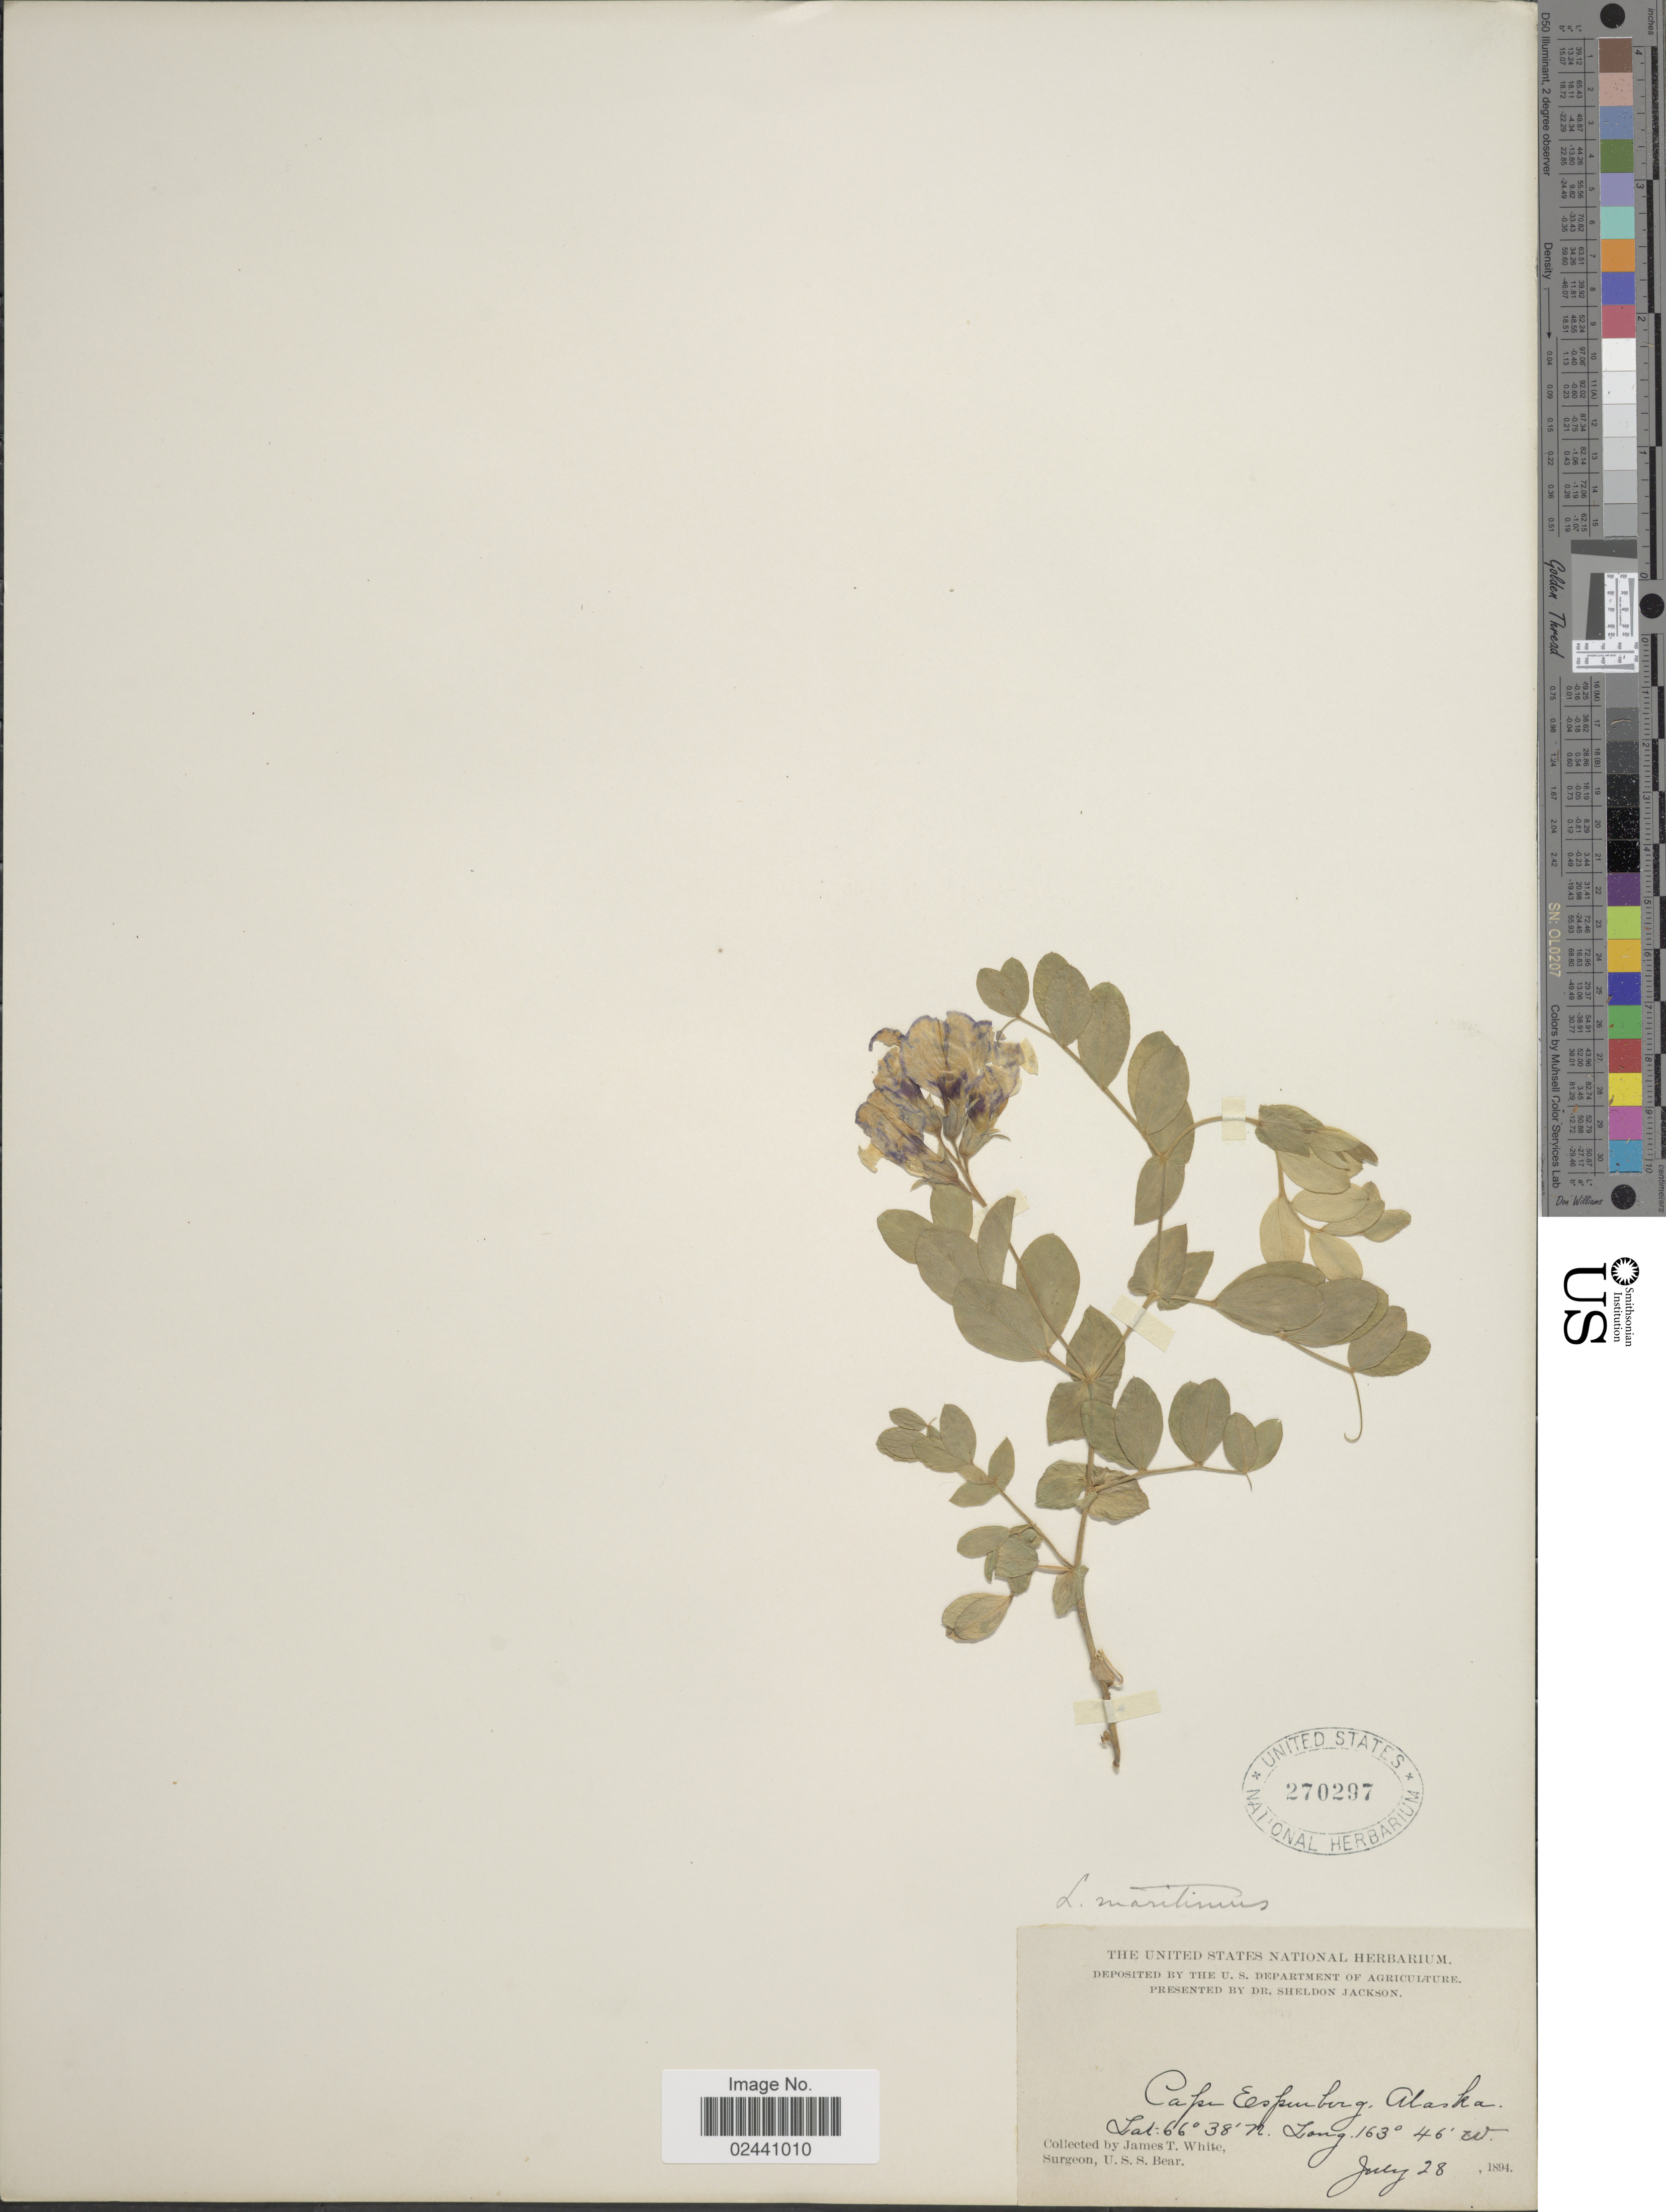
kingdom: Plantae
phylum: Tracheophyta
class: Magnoliopsida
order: Fabales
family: Fabaceae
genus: Lathyrus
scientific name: Lathyrus maritimus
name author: Torr.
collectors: J. T. White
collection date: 1894-07-28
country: United States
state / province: Alaska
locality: Cape Espenberg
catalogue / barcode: US 270297